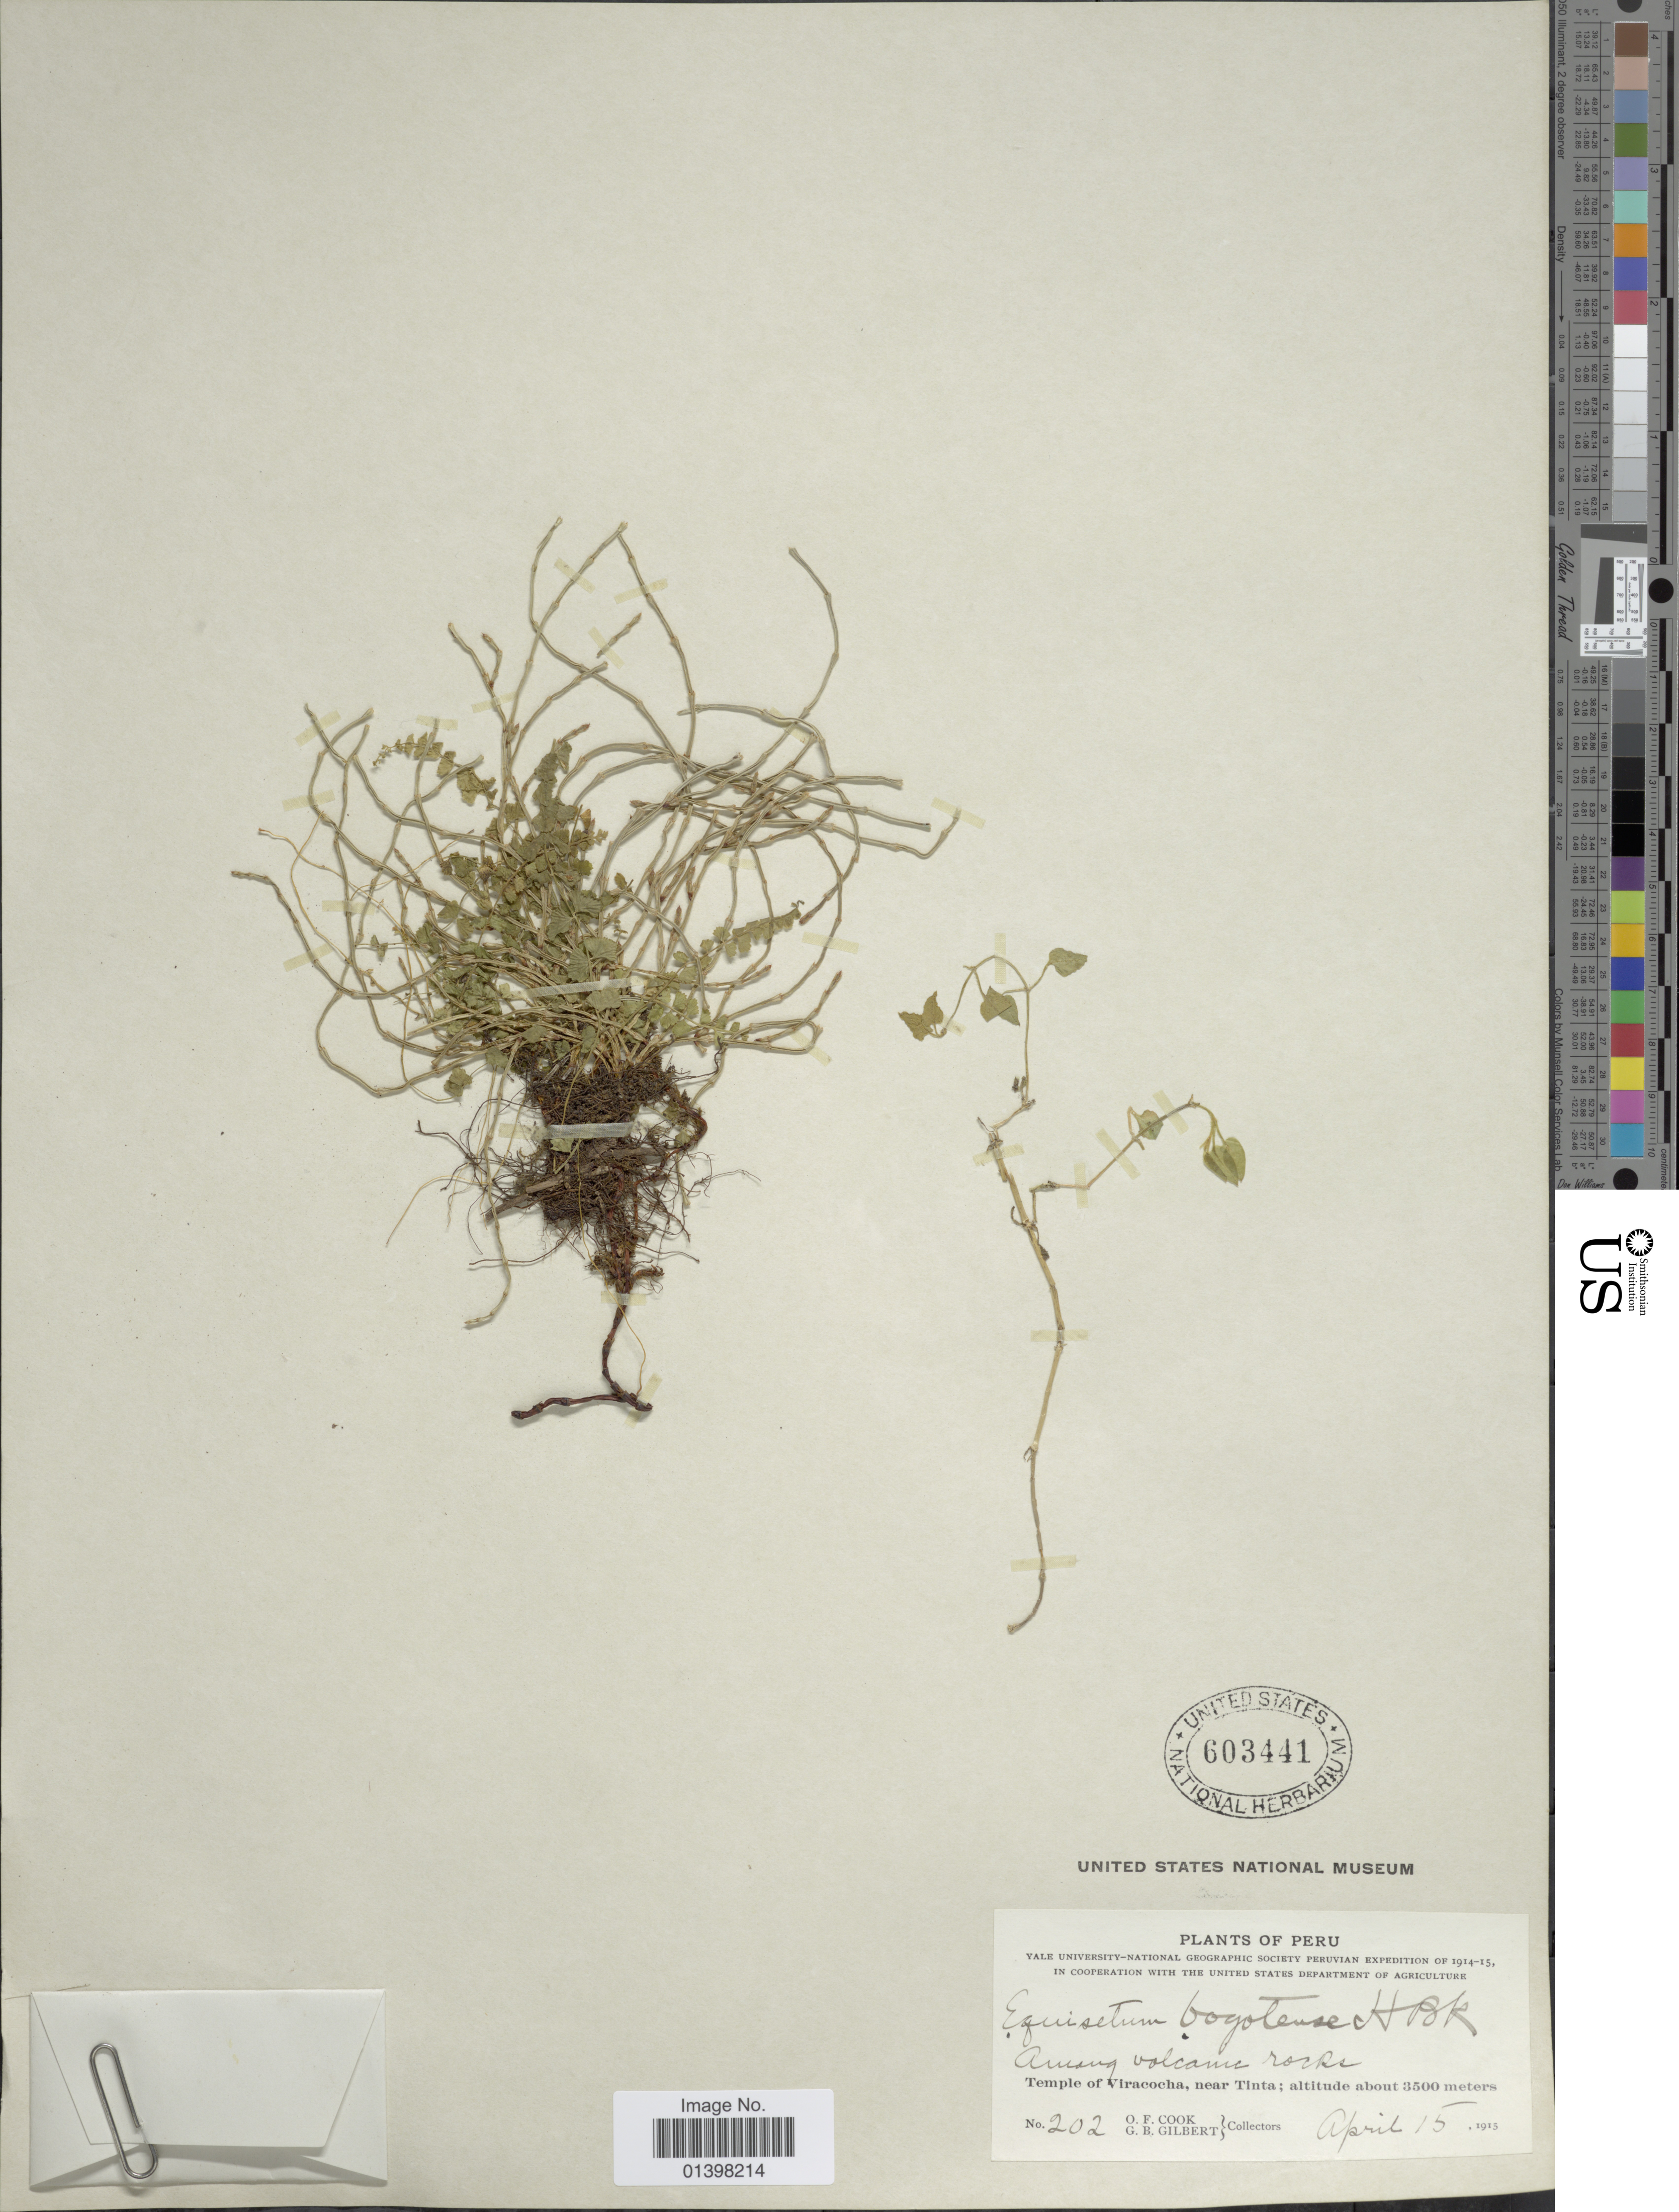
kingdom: Plantae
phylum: Tracheophyta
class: Polypodiopsida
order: Equisetales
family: Equisetaceae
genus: Equisetum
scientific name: Equisetum bogotense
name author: Kunth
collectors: O. F. Cook & G. B. Gilbert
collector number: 202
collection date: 1915-04-15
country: Peru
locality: Among volcanic rocks, Temple of Viracocha, near Tinta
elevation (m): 3500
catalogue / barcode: US 603441